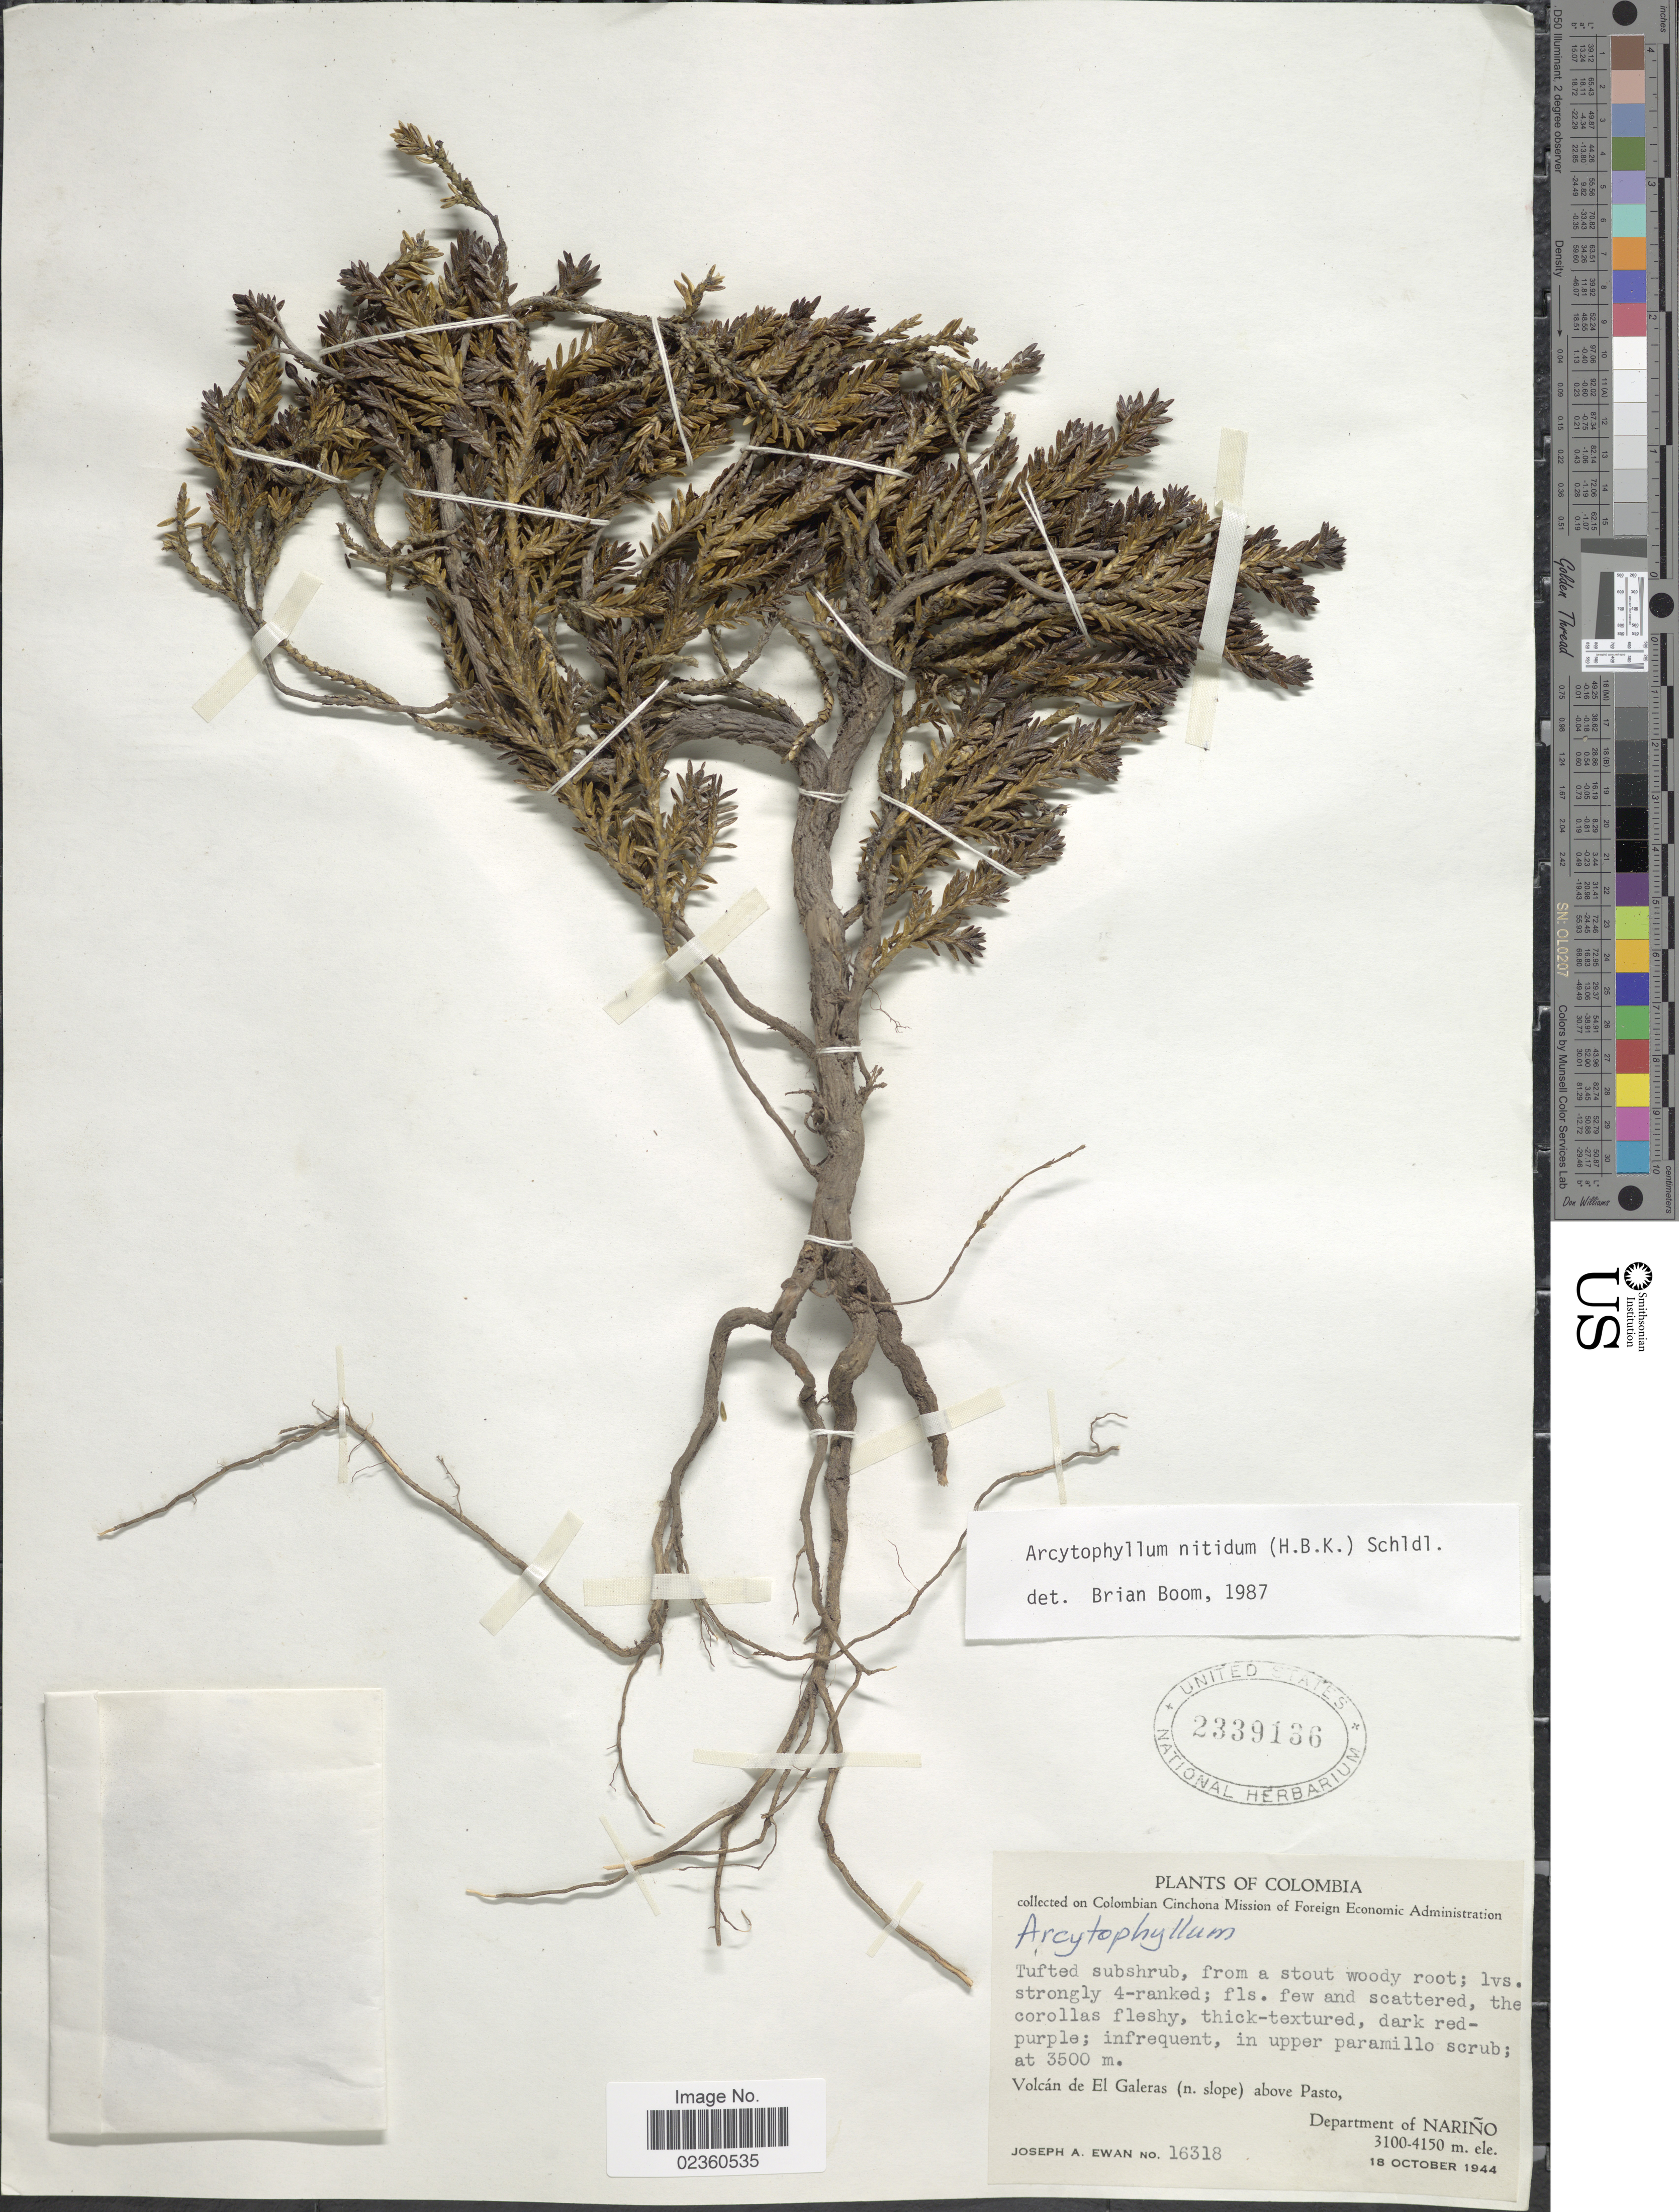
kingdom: Plantae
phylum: Tracheophyta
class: Magnoliopsida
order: Gentianales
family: Rubiaceae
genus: Arcytophyllum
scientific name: Arcytophyllum nitidum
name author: (Kunth) Schltdl.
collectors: J. A. Ewan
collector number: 16318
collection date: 1944-10-18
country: Colombia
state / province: Nariño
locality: In upper paramillo scrub, Volcan de El Galeras (n. slope) above Pasto, Department of Nariño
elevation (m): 3100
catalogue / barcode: US 2339136